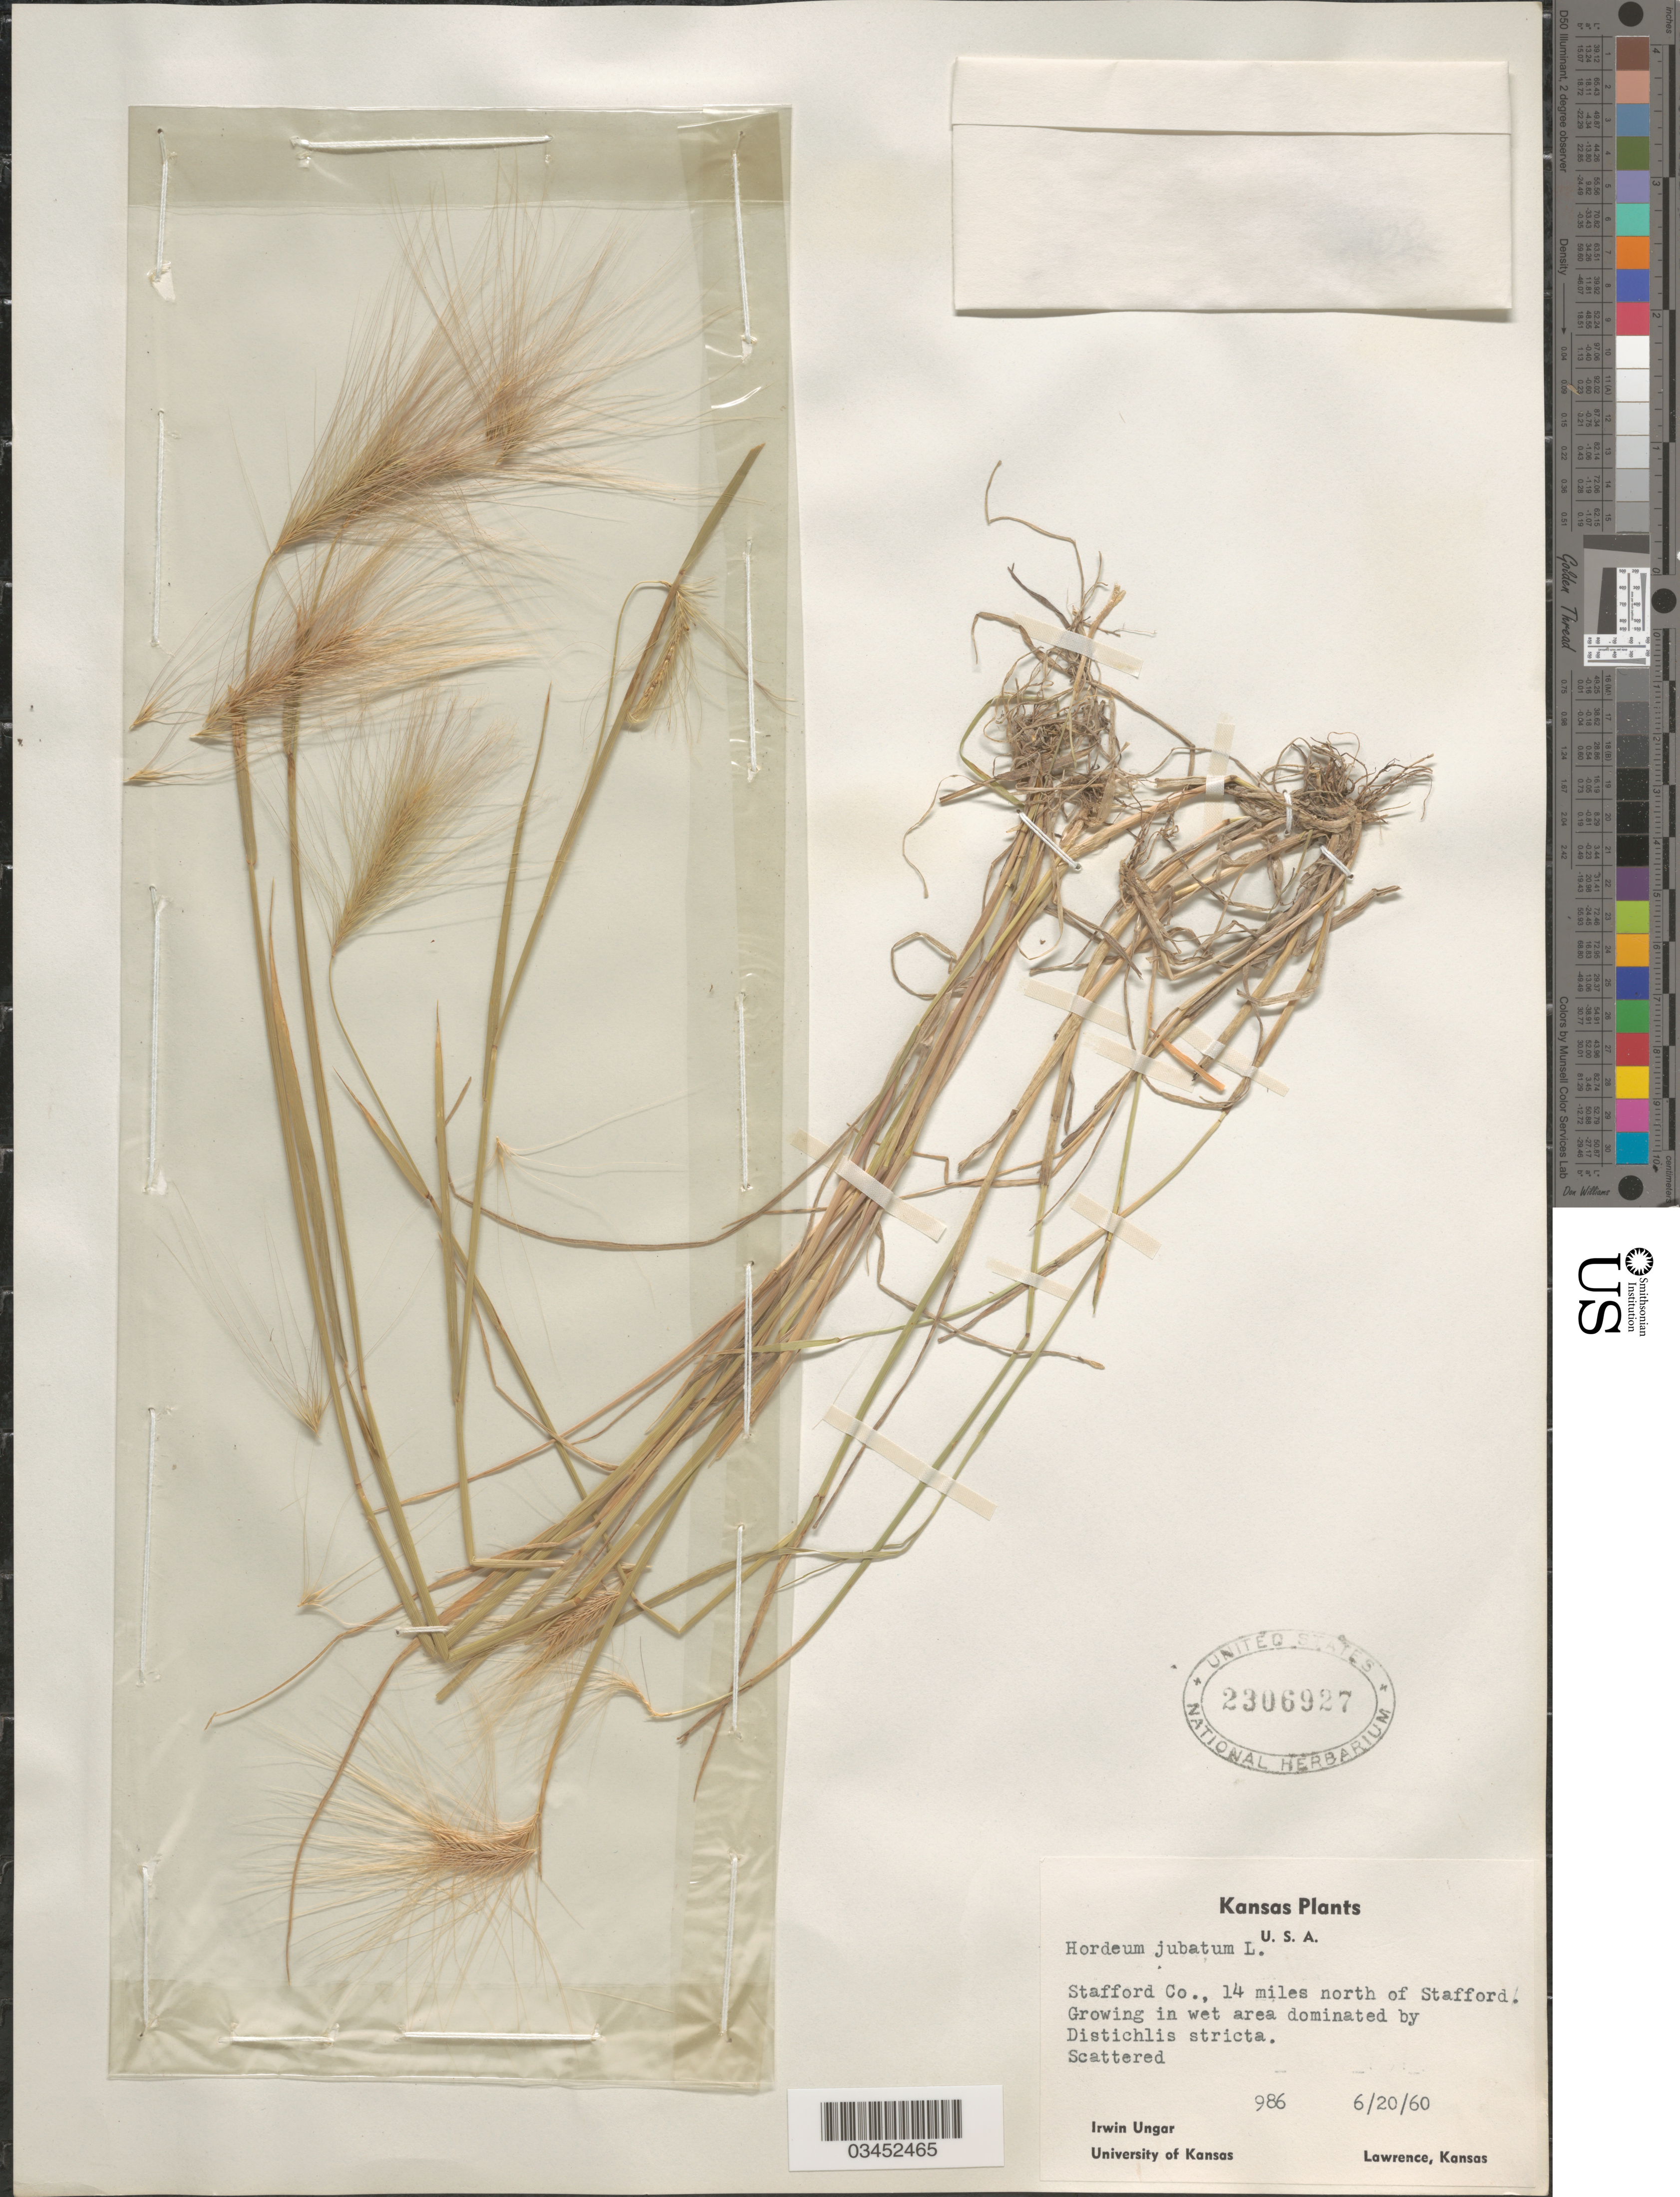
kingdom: Plantae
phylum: Tracheophyta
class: Liliopsida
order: Poales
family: Poaceae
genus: Hordeum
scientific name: Hordeum jubatum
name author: L.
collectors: I. Ungar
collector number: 986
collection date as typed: Transcribed d/m/y: 20/6/60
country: United States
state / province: Kansas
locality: Stafford Co., 14 miles north of Stafford. In wet area.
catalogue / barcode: US 2306927